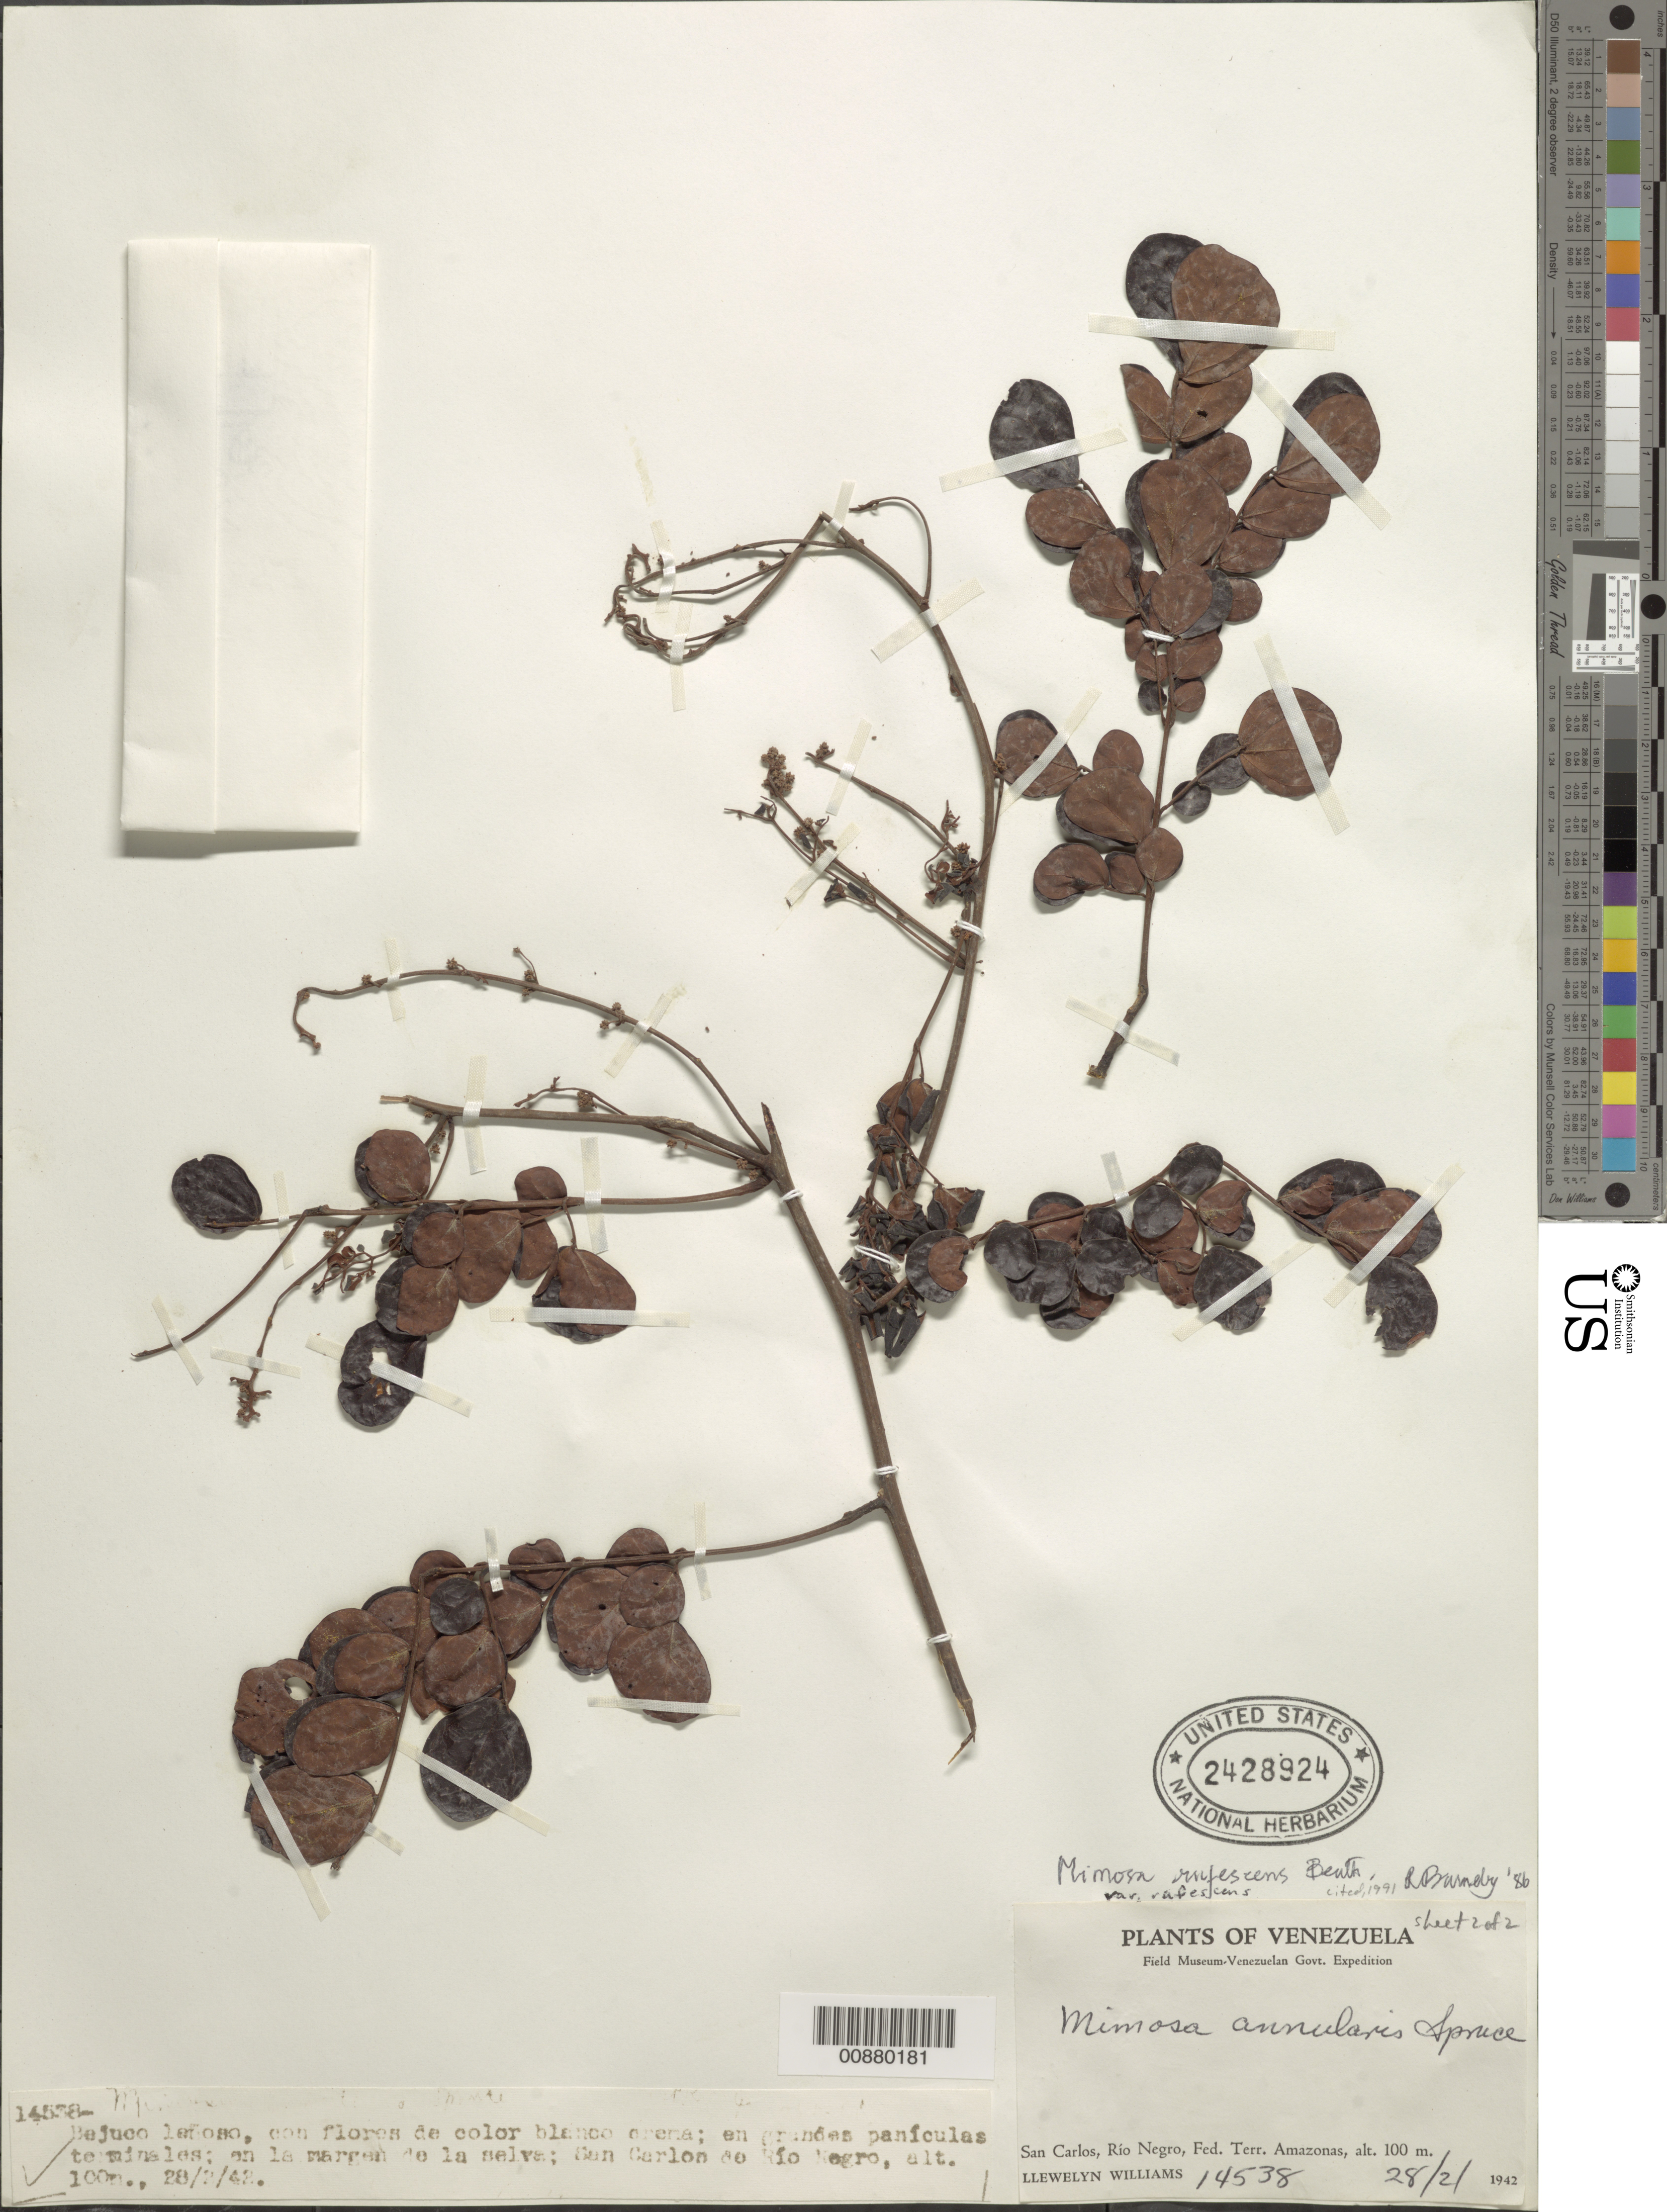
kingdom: Plantae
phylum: Tracheophyta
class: Magnoliopsida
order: Fabales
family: Fabaceae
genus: Mimosa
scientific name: Mimosa rufescens var. rufescens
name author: Benth.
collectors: Ll. Williams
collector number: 14538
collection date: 1942-02-28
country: Venezuela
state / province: Amazonas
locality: San Carlos, Rio Negro, Fed. Terr. Amazonas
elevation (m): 100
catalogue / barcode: US 2428924